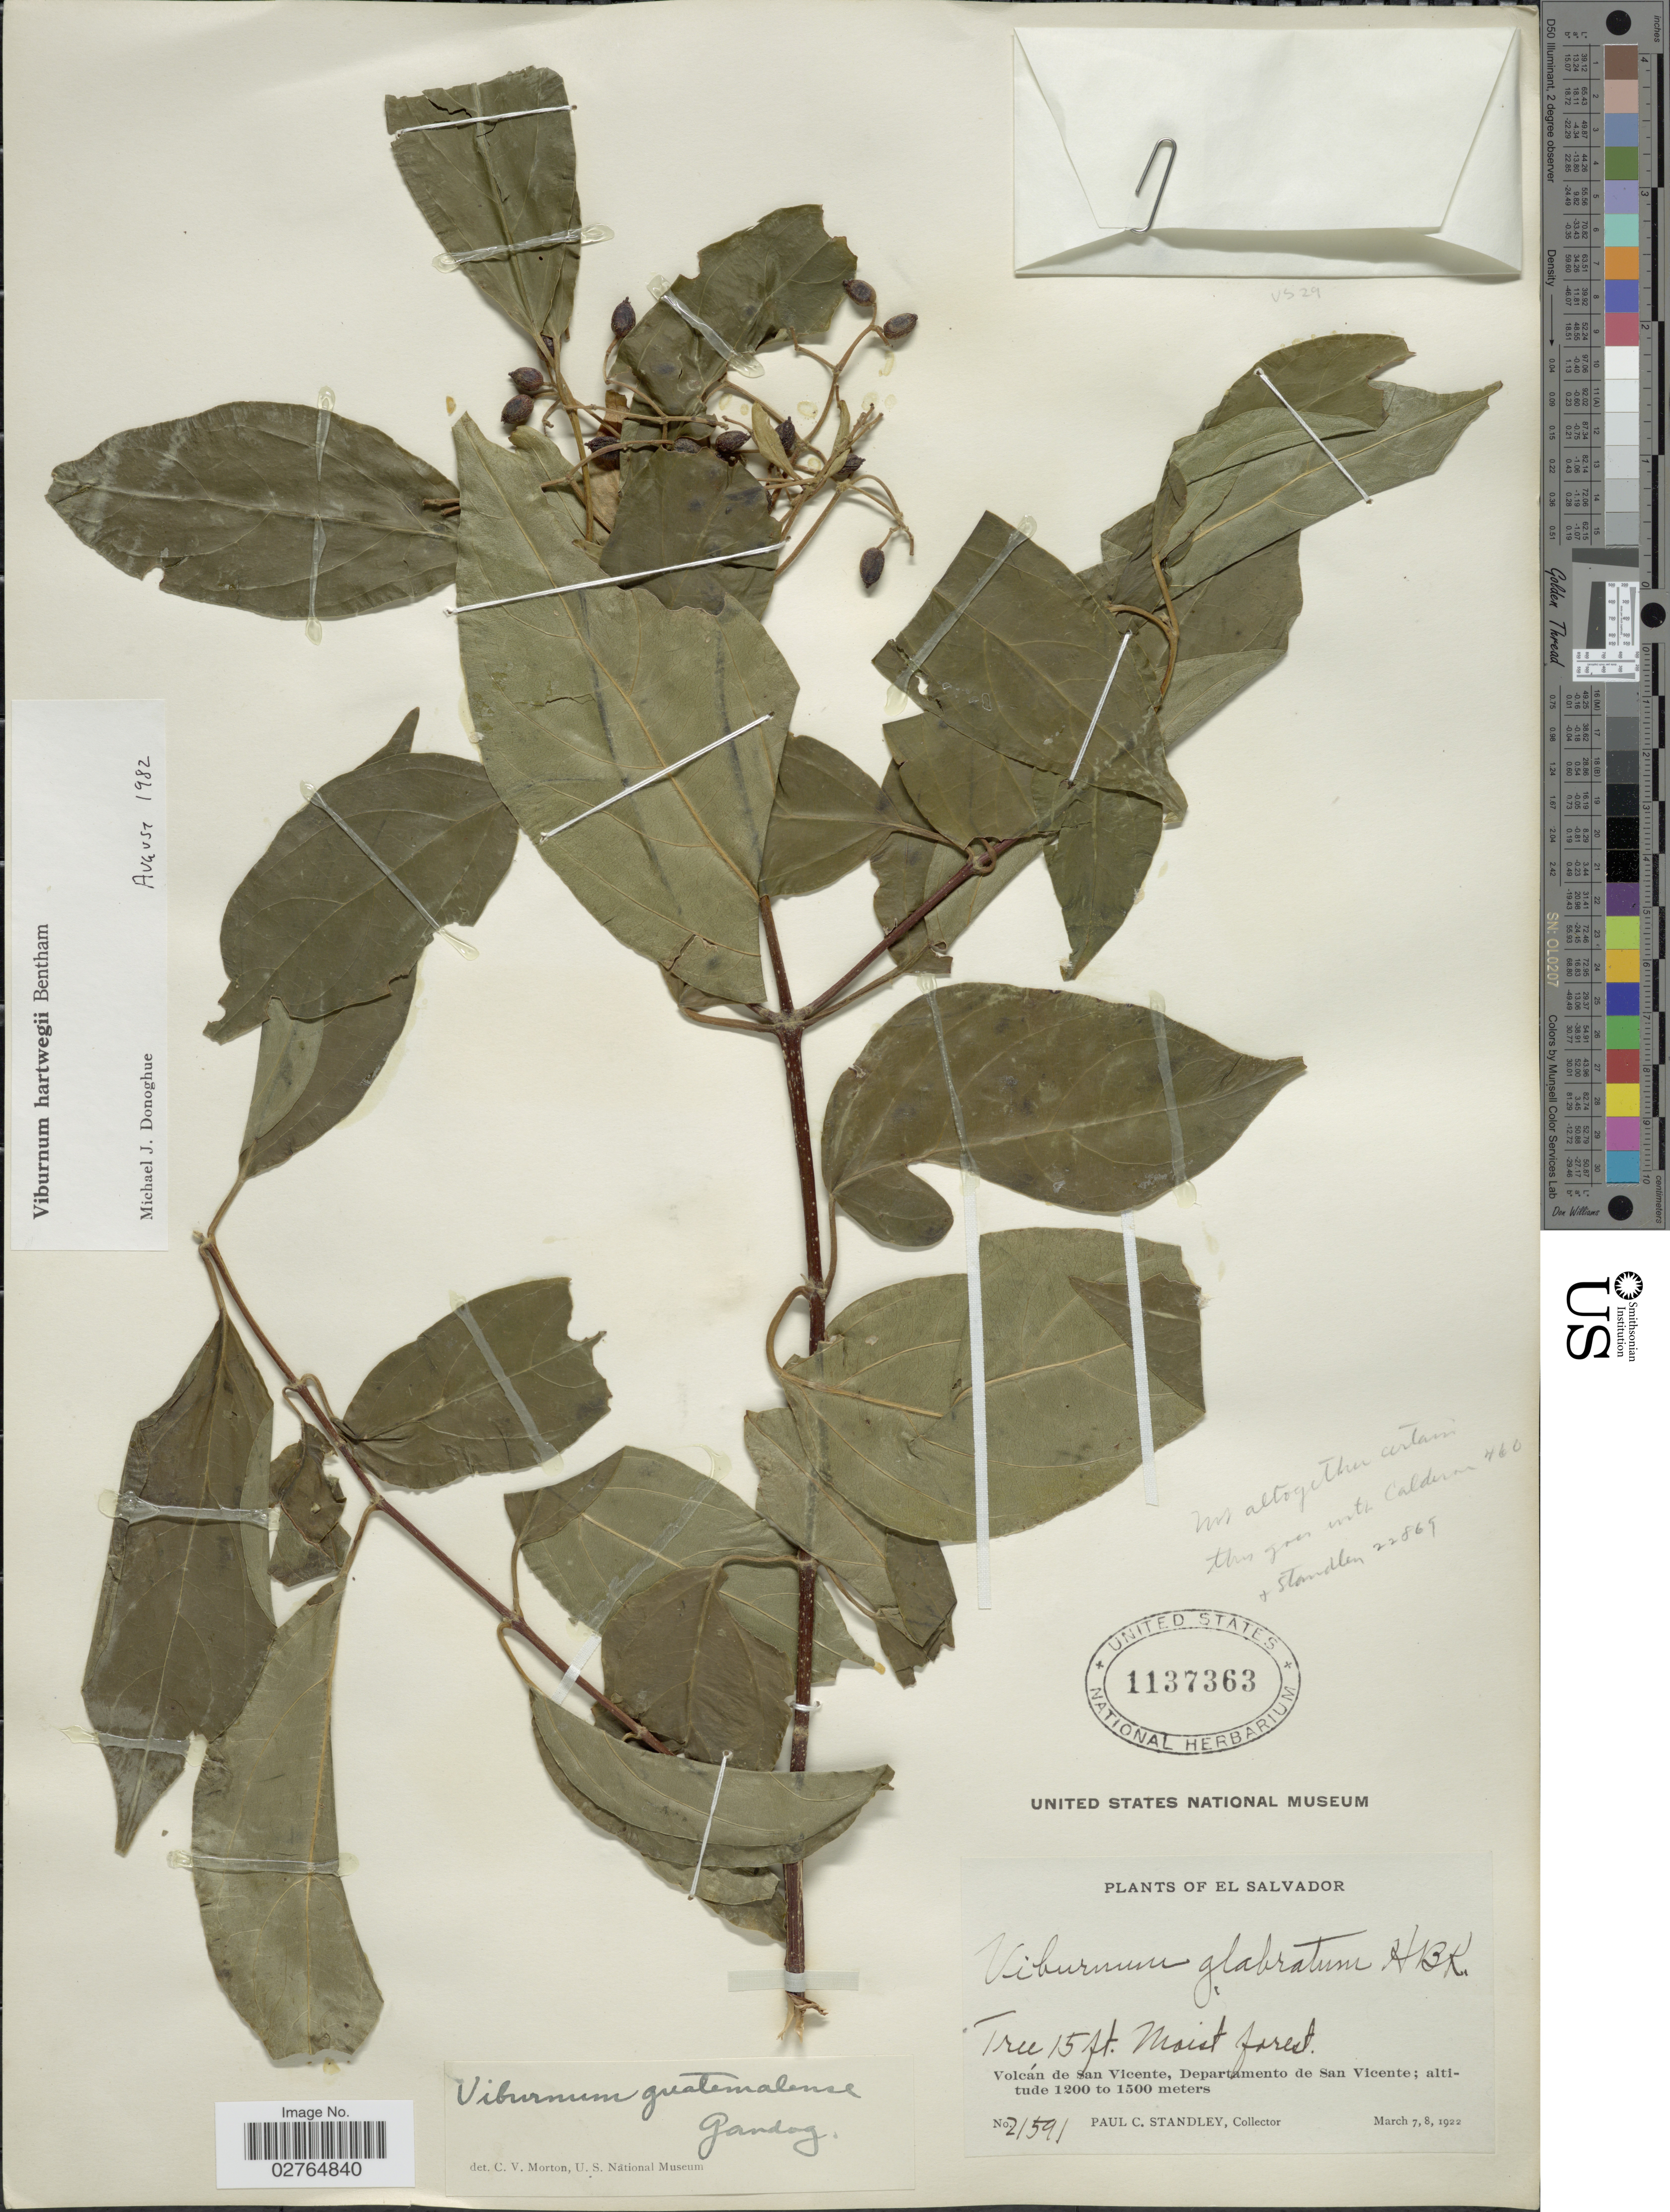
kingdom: Plantae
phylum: Tracheophyta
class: Magnoliopsida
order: Dipsacales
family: Viburnaceae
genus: Viburnum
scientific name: Viburnum hartwegii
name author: Benth.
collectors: P. C. Standley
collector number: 21591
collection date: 1922-03-07/1922-03-08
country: El Salvador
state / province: San Vincente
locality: Volcán de San Vicente. Departamento de San Vicente.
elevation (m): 1200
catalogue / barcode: US 1137363